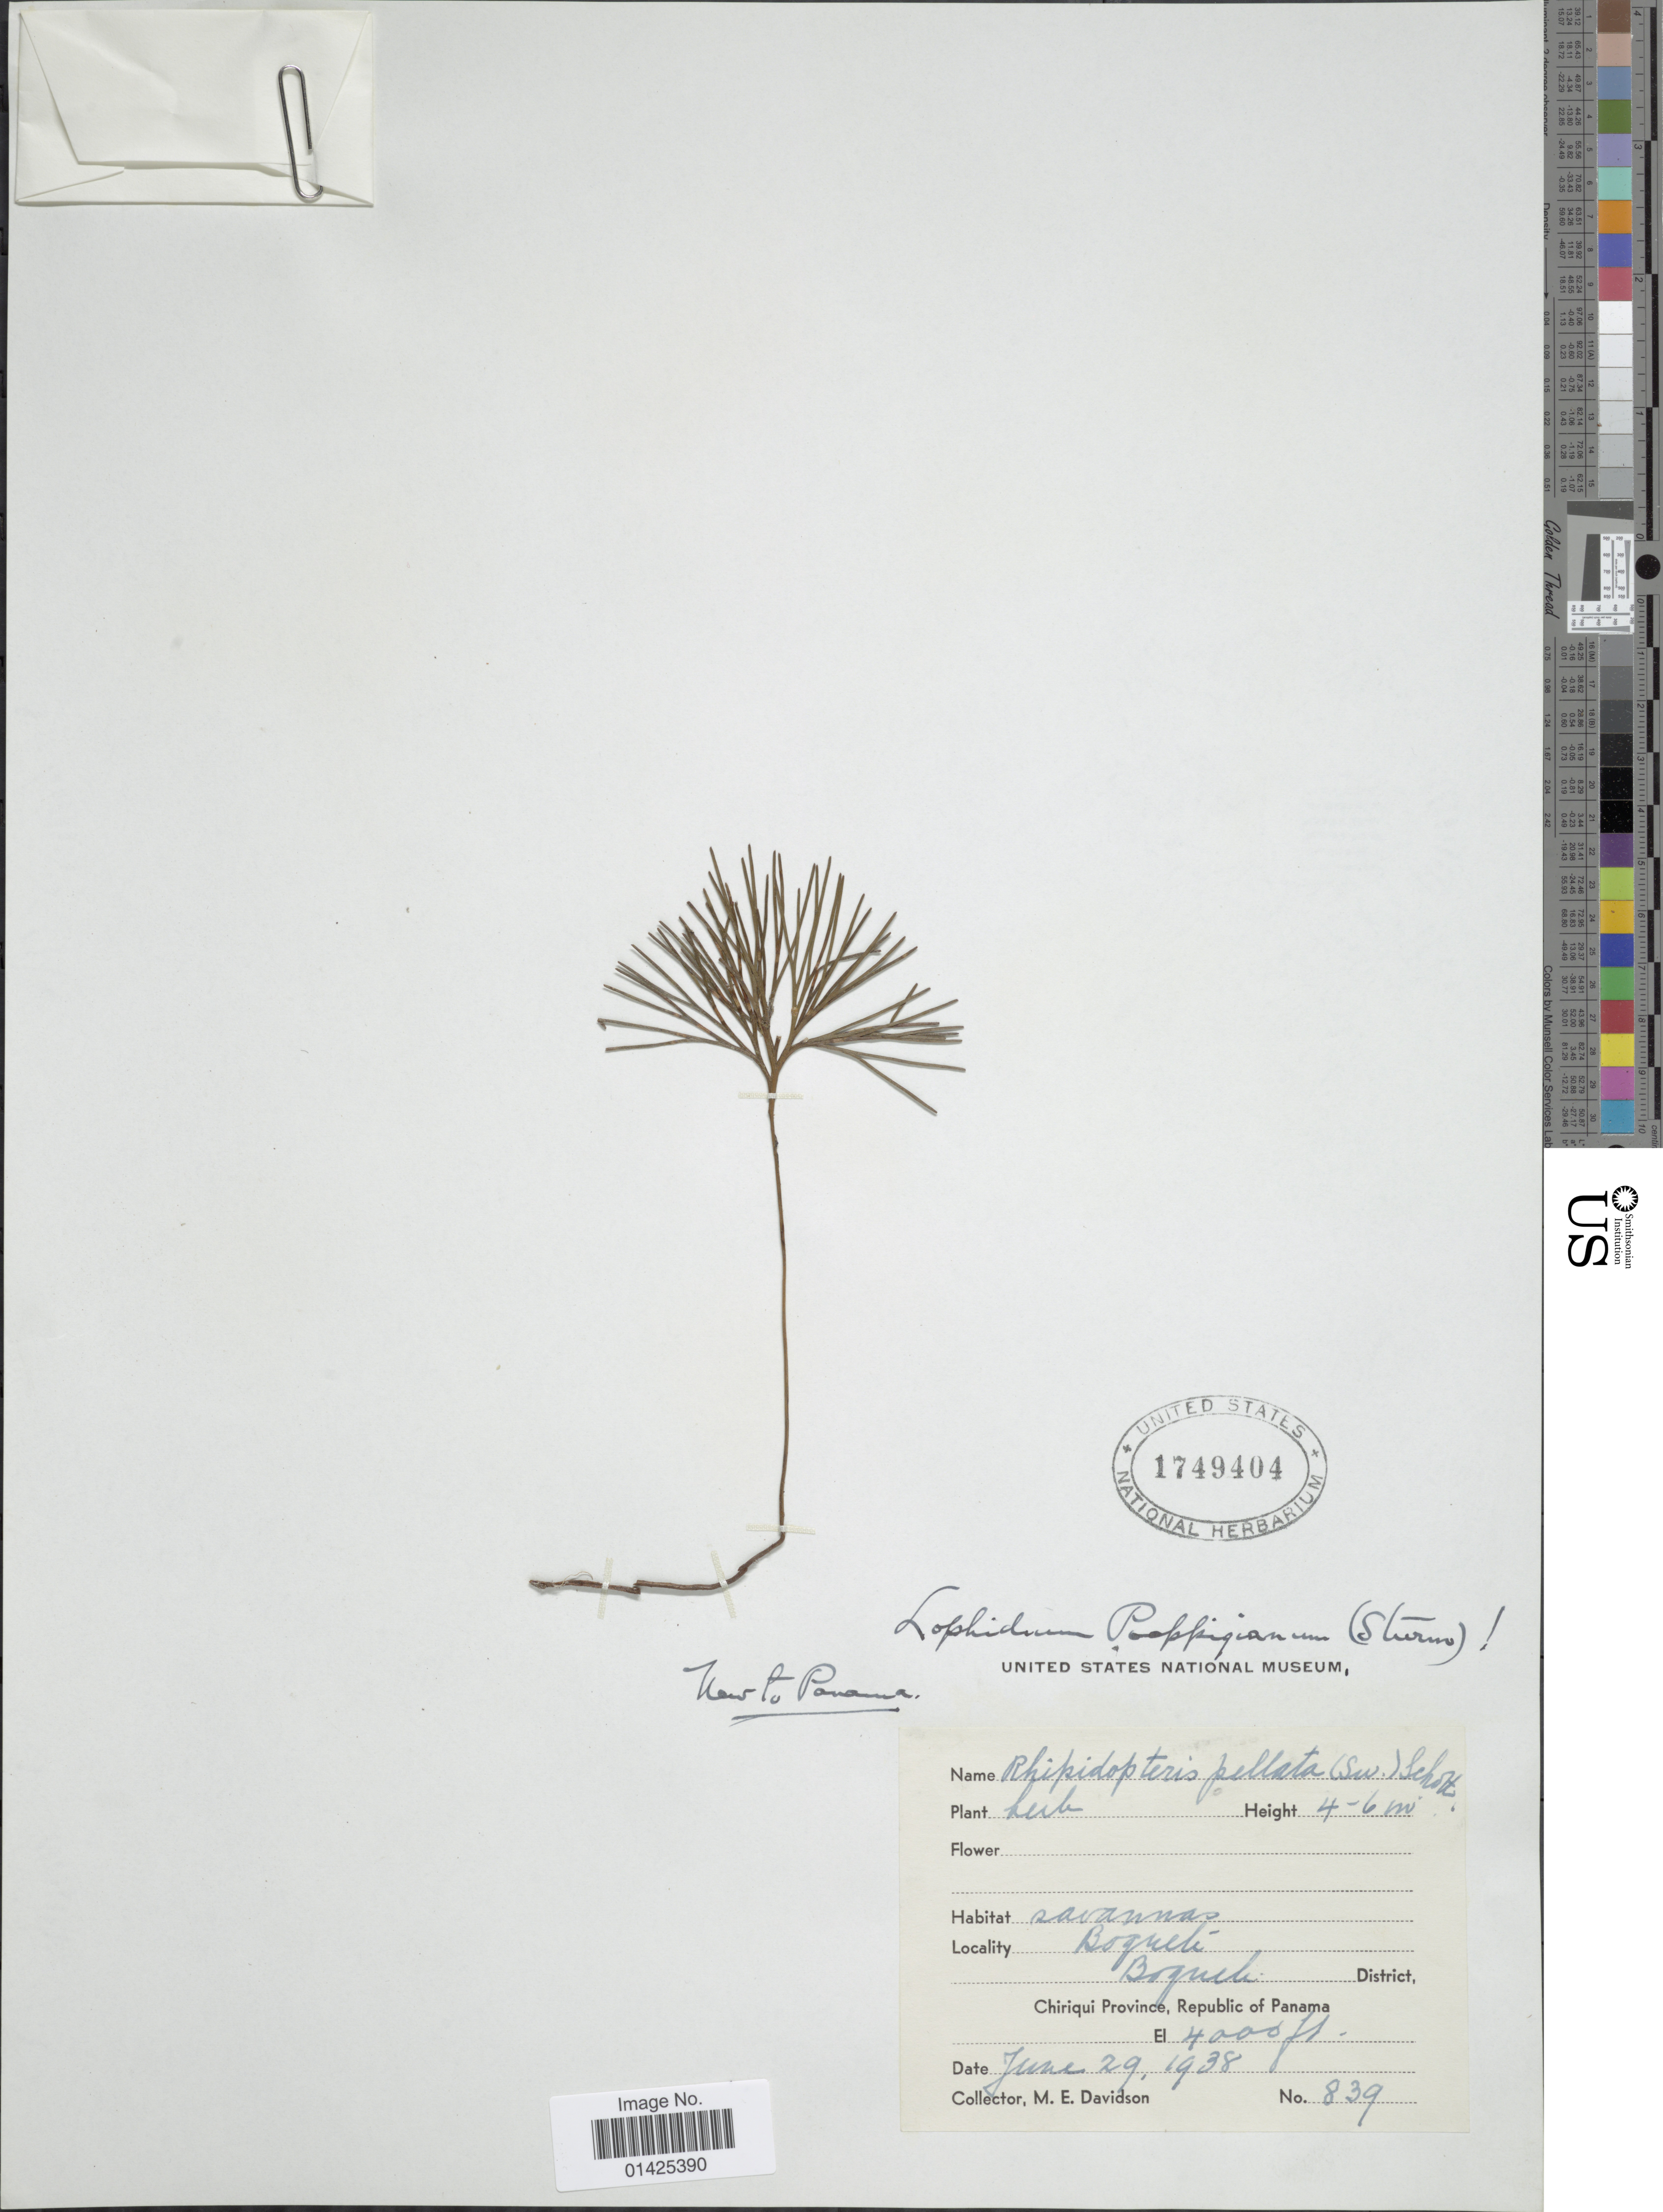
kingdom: Plantae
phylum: Tracheophyta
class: Polypodiopsida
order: Schizaeales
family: Schizaeaceae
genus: Schizaea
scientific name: Schizaea poeppigiana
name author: J.W. Sturm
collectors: M. E. Davidson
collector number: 839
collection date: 1938-06-29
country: Panama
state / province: Chiriqui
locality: Boquete, Boquete District, Chiriqui Province, Republic of Panama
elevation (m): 1219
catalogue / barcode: US 1749404